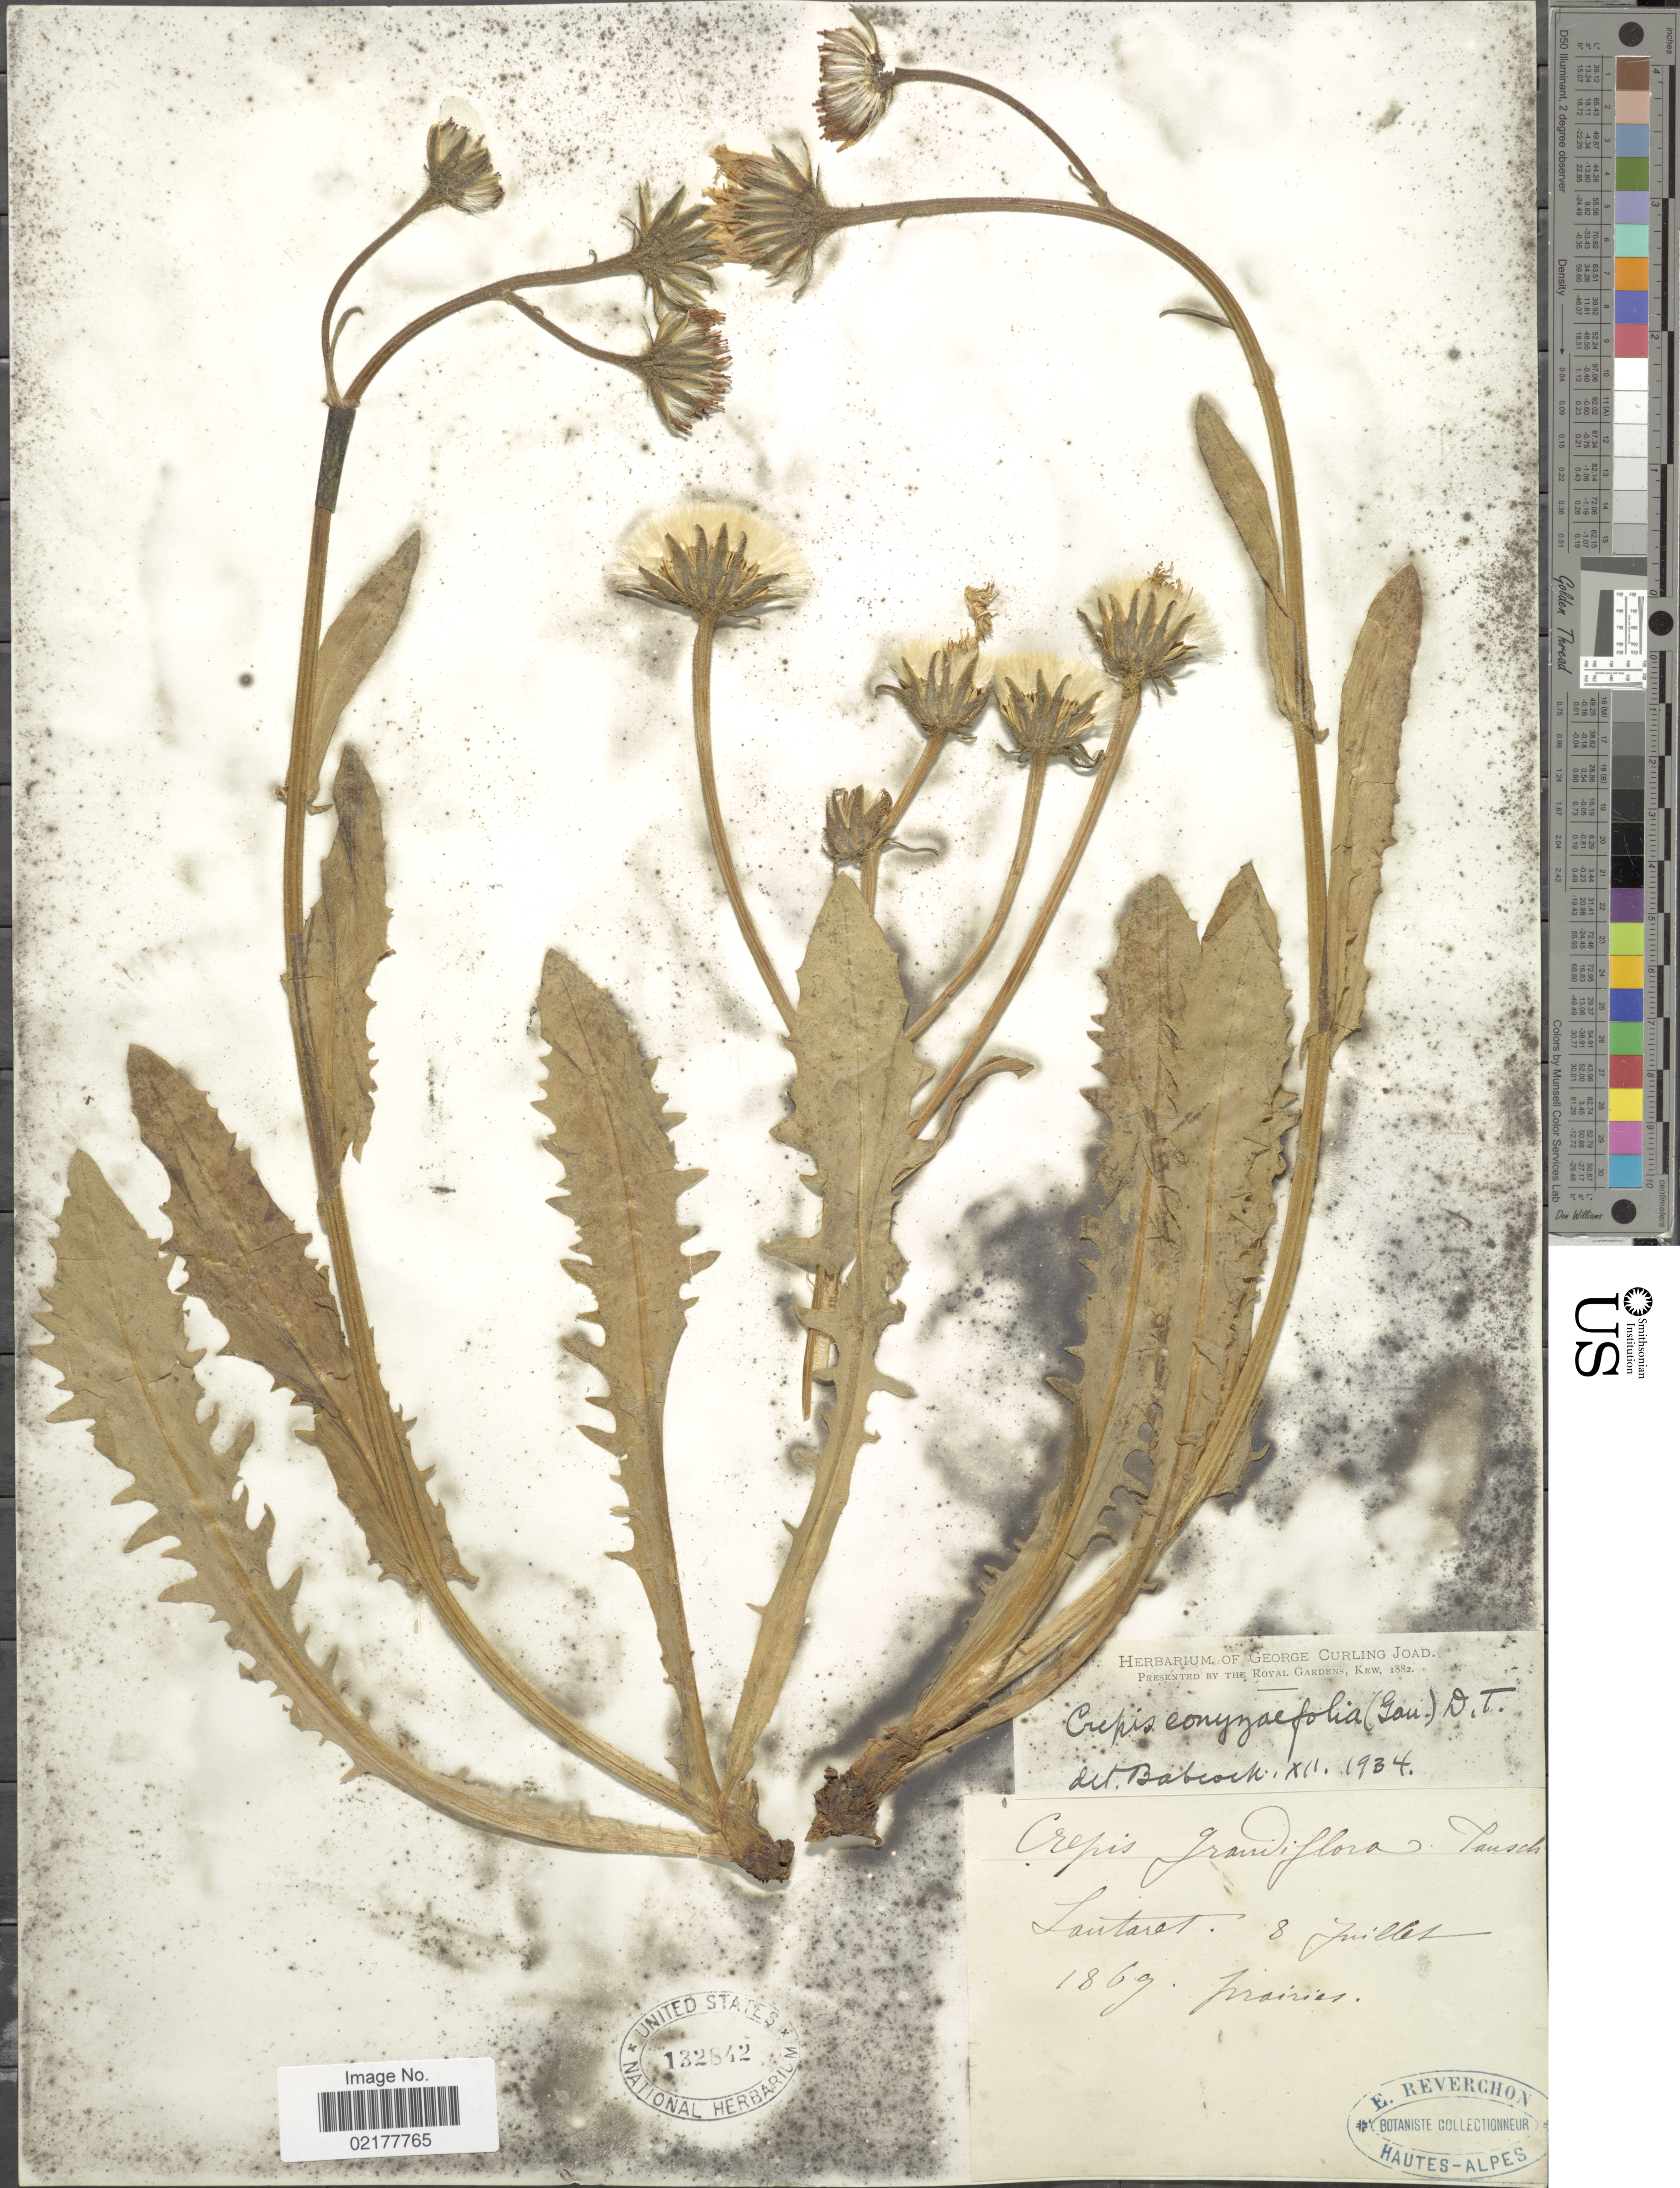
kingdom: Plantae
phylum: Tracheophyta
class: Magnoliopsida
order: Asterales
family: Asteraceae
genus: Crepis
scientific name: Crepis conyzifolia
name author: (Gouan) A. Kern.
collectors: E. Reverchon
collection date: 1869-07-08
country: France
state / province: Provence-Alpes-Côte d'Azur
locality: Lauteret, prairies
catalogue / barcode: US 132842